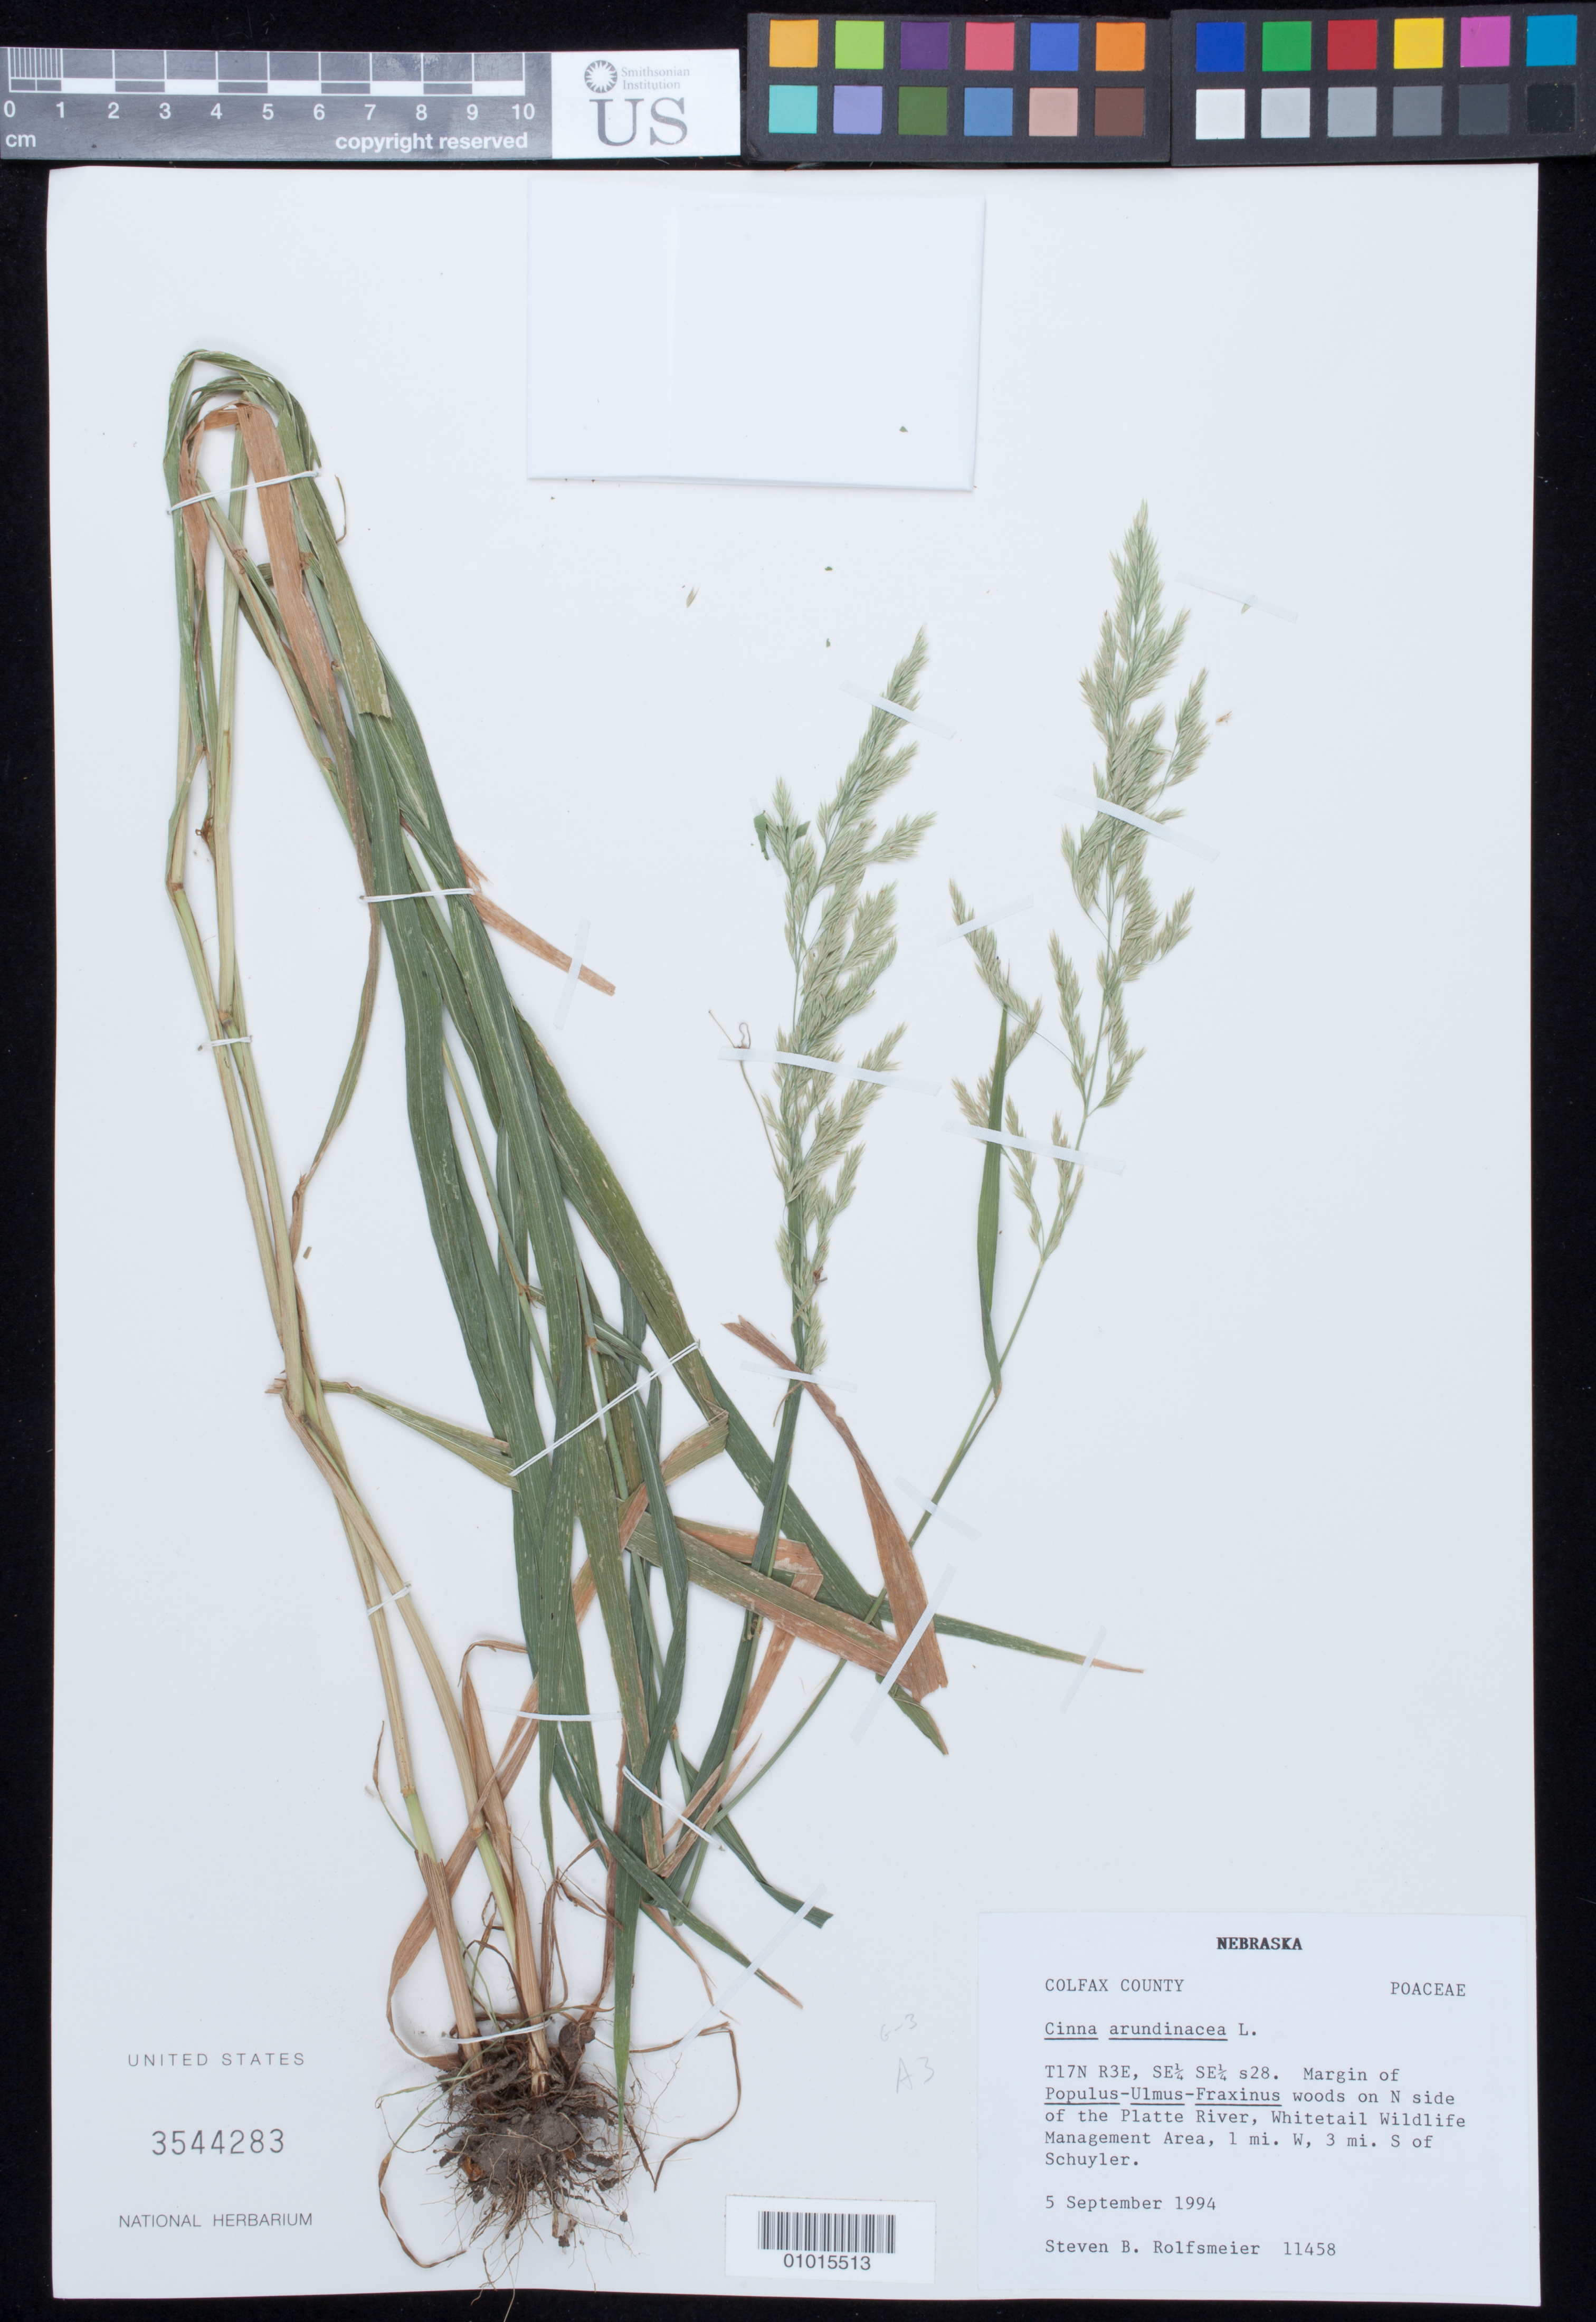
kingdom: Plantae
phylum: Tracheophyta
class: Liliopsida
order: Poales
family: Poaceae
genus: Cinna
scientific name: Cinna arundinacea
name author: L.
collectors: S. Rolfsmeier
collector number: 11458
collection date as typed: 05 Sep 1994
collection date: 1994-09-05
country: United States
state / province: Nebraska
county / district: Colfax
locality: Margin of Populus-Ulmus-Fraxinus woods on N side of the Platte River, Whitetail Wildlife Management Area, 1 mi. W, 3 mi. S of Schuyler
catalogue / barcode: US 3544283